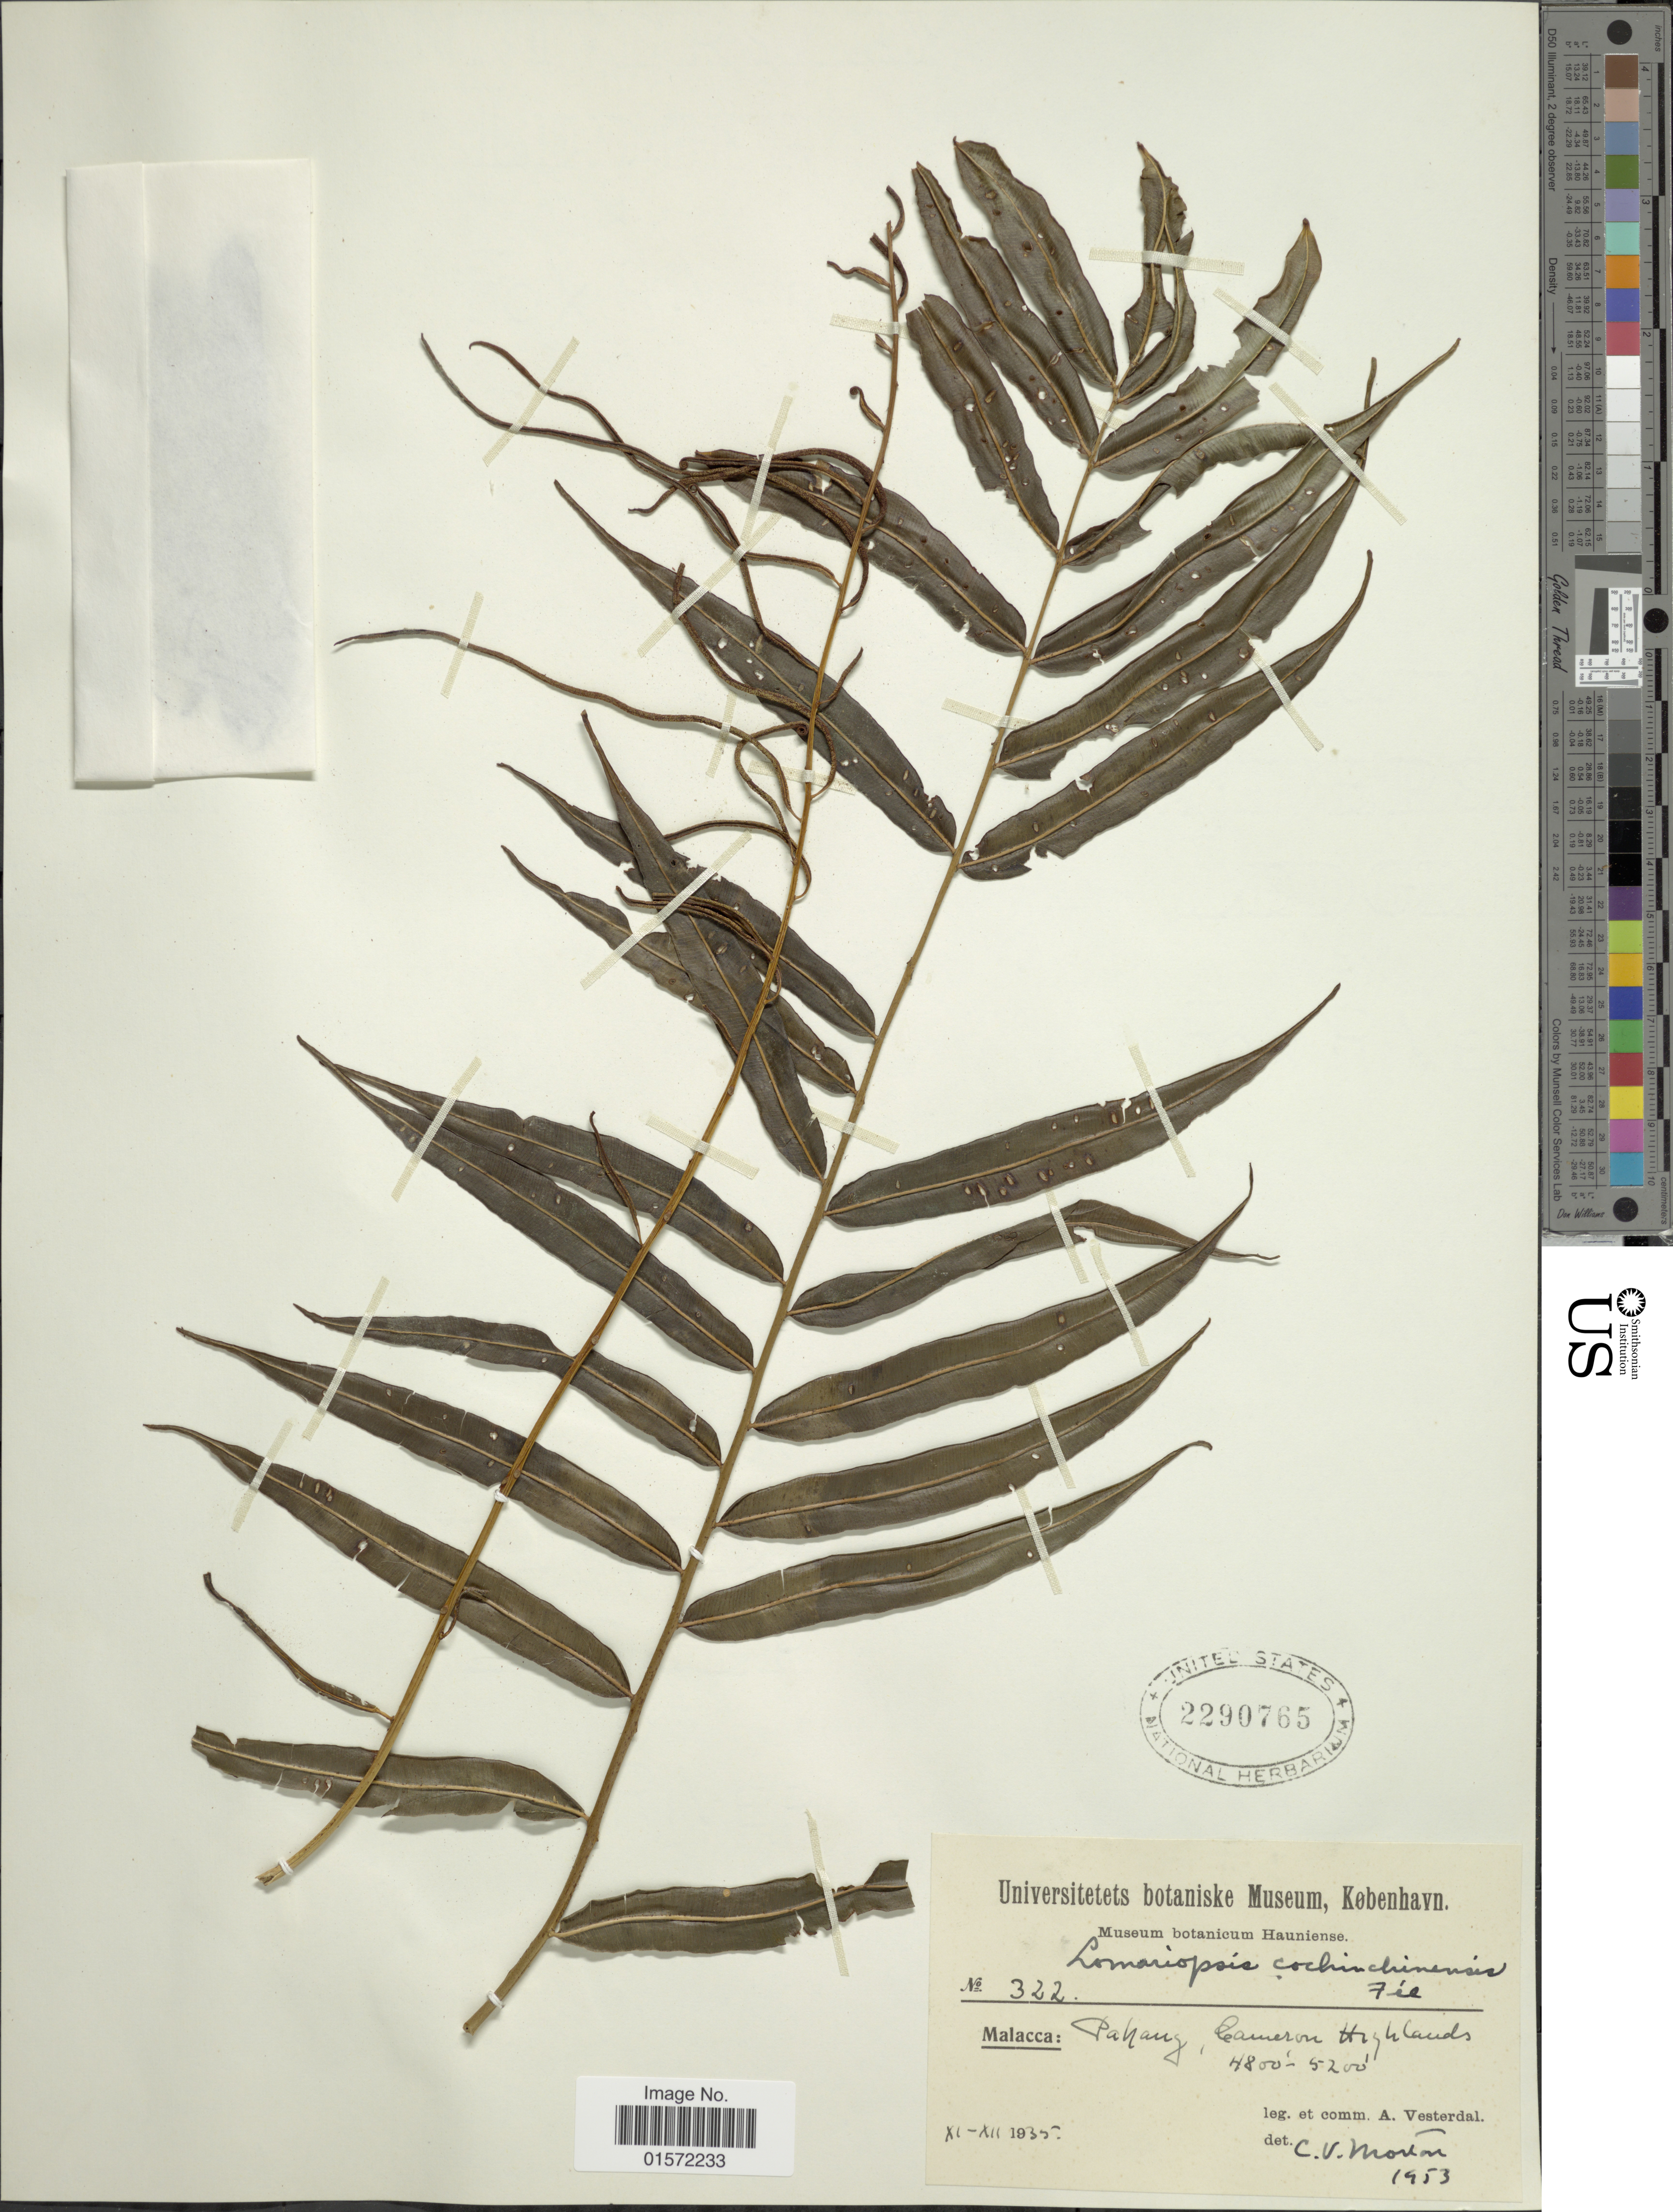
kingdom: Plantae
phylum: Tracheophyta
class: Polypodiopsida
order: Polypodiales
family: Lomariopsidaceae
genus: Lomariopsis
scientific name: Lomariopsis cochinchinensis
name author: Fée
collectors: A. Vesterdal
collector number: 322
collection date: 1935-11/1935-12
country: Malaysia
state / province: Pahang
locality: Malacca, Cameron Highlands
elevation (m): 1463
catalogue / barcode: US 2290765